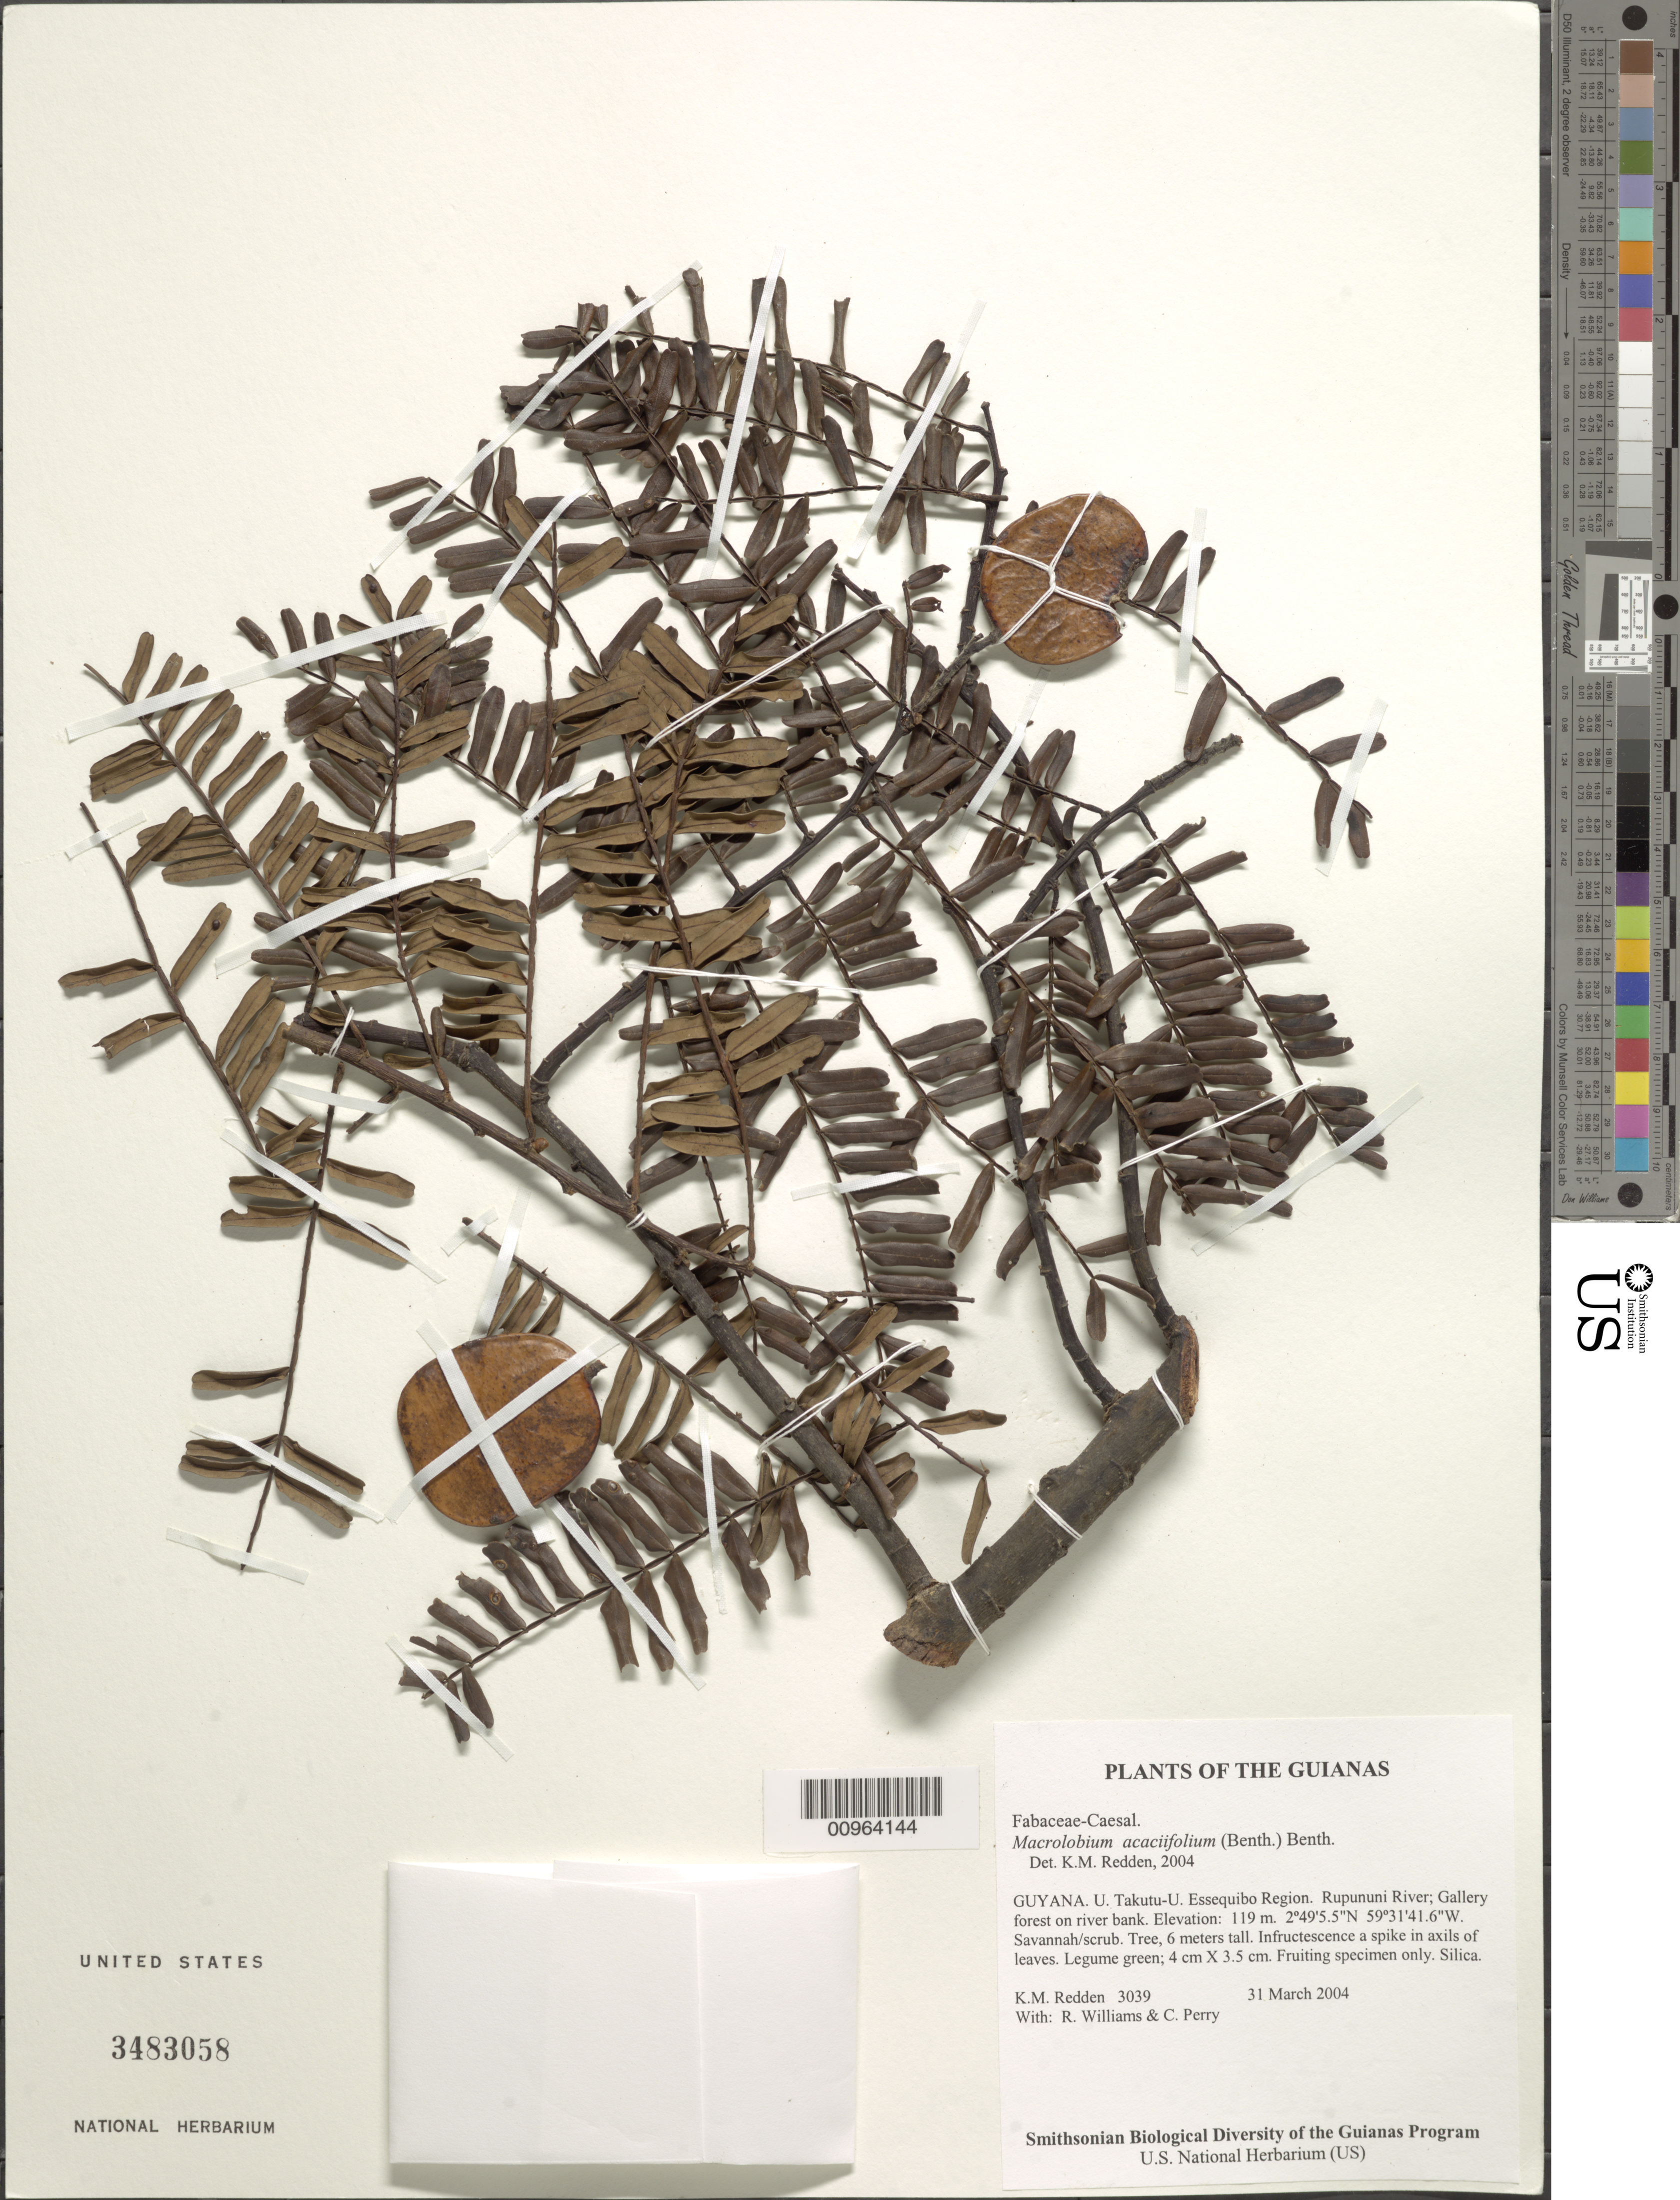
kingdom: Plantae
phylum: Tracheophyta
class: Magnoliopsida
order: Fabales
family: Fabaceae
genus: Macrolobium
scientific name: Macrolobium acaciifolium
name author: (Benth.) Benth.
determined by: Redden, K. M.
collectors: K. M. Redden, R. Williams & C. Perry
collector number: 3039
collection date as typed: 31 March 2004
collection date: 2004-03-31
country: Guyana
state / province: U. Takutu-U. Essequibo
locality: Rupununi River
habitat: Savanna/scrub. Gallery forest on river bank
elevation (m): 119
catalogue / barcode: US 3483058